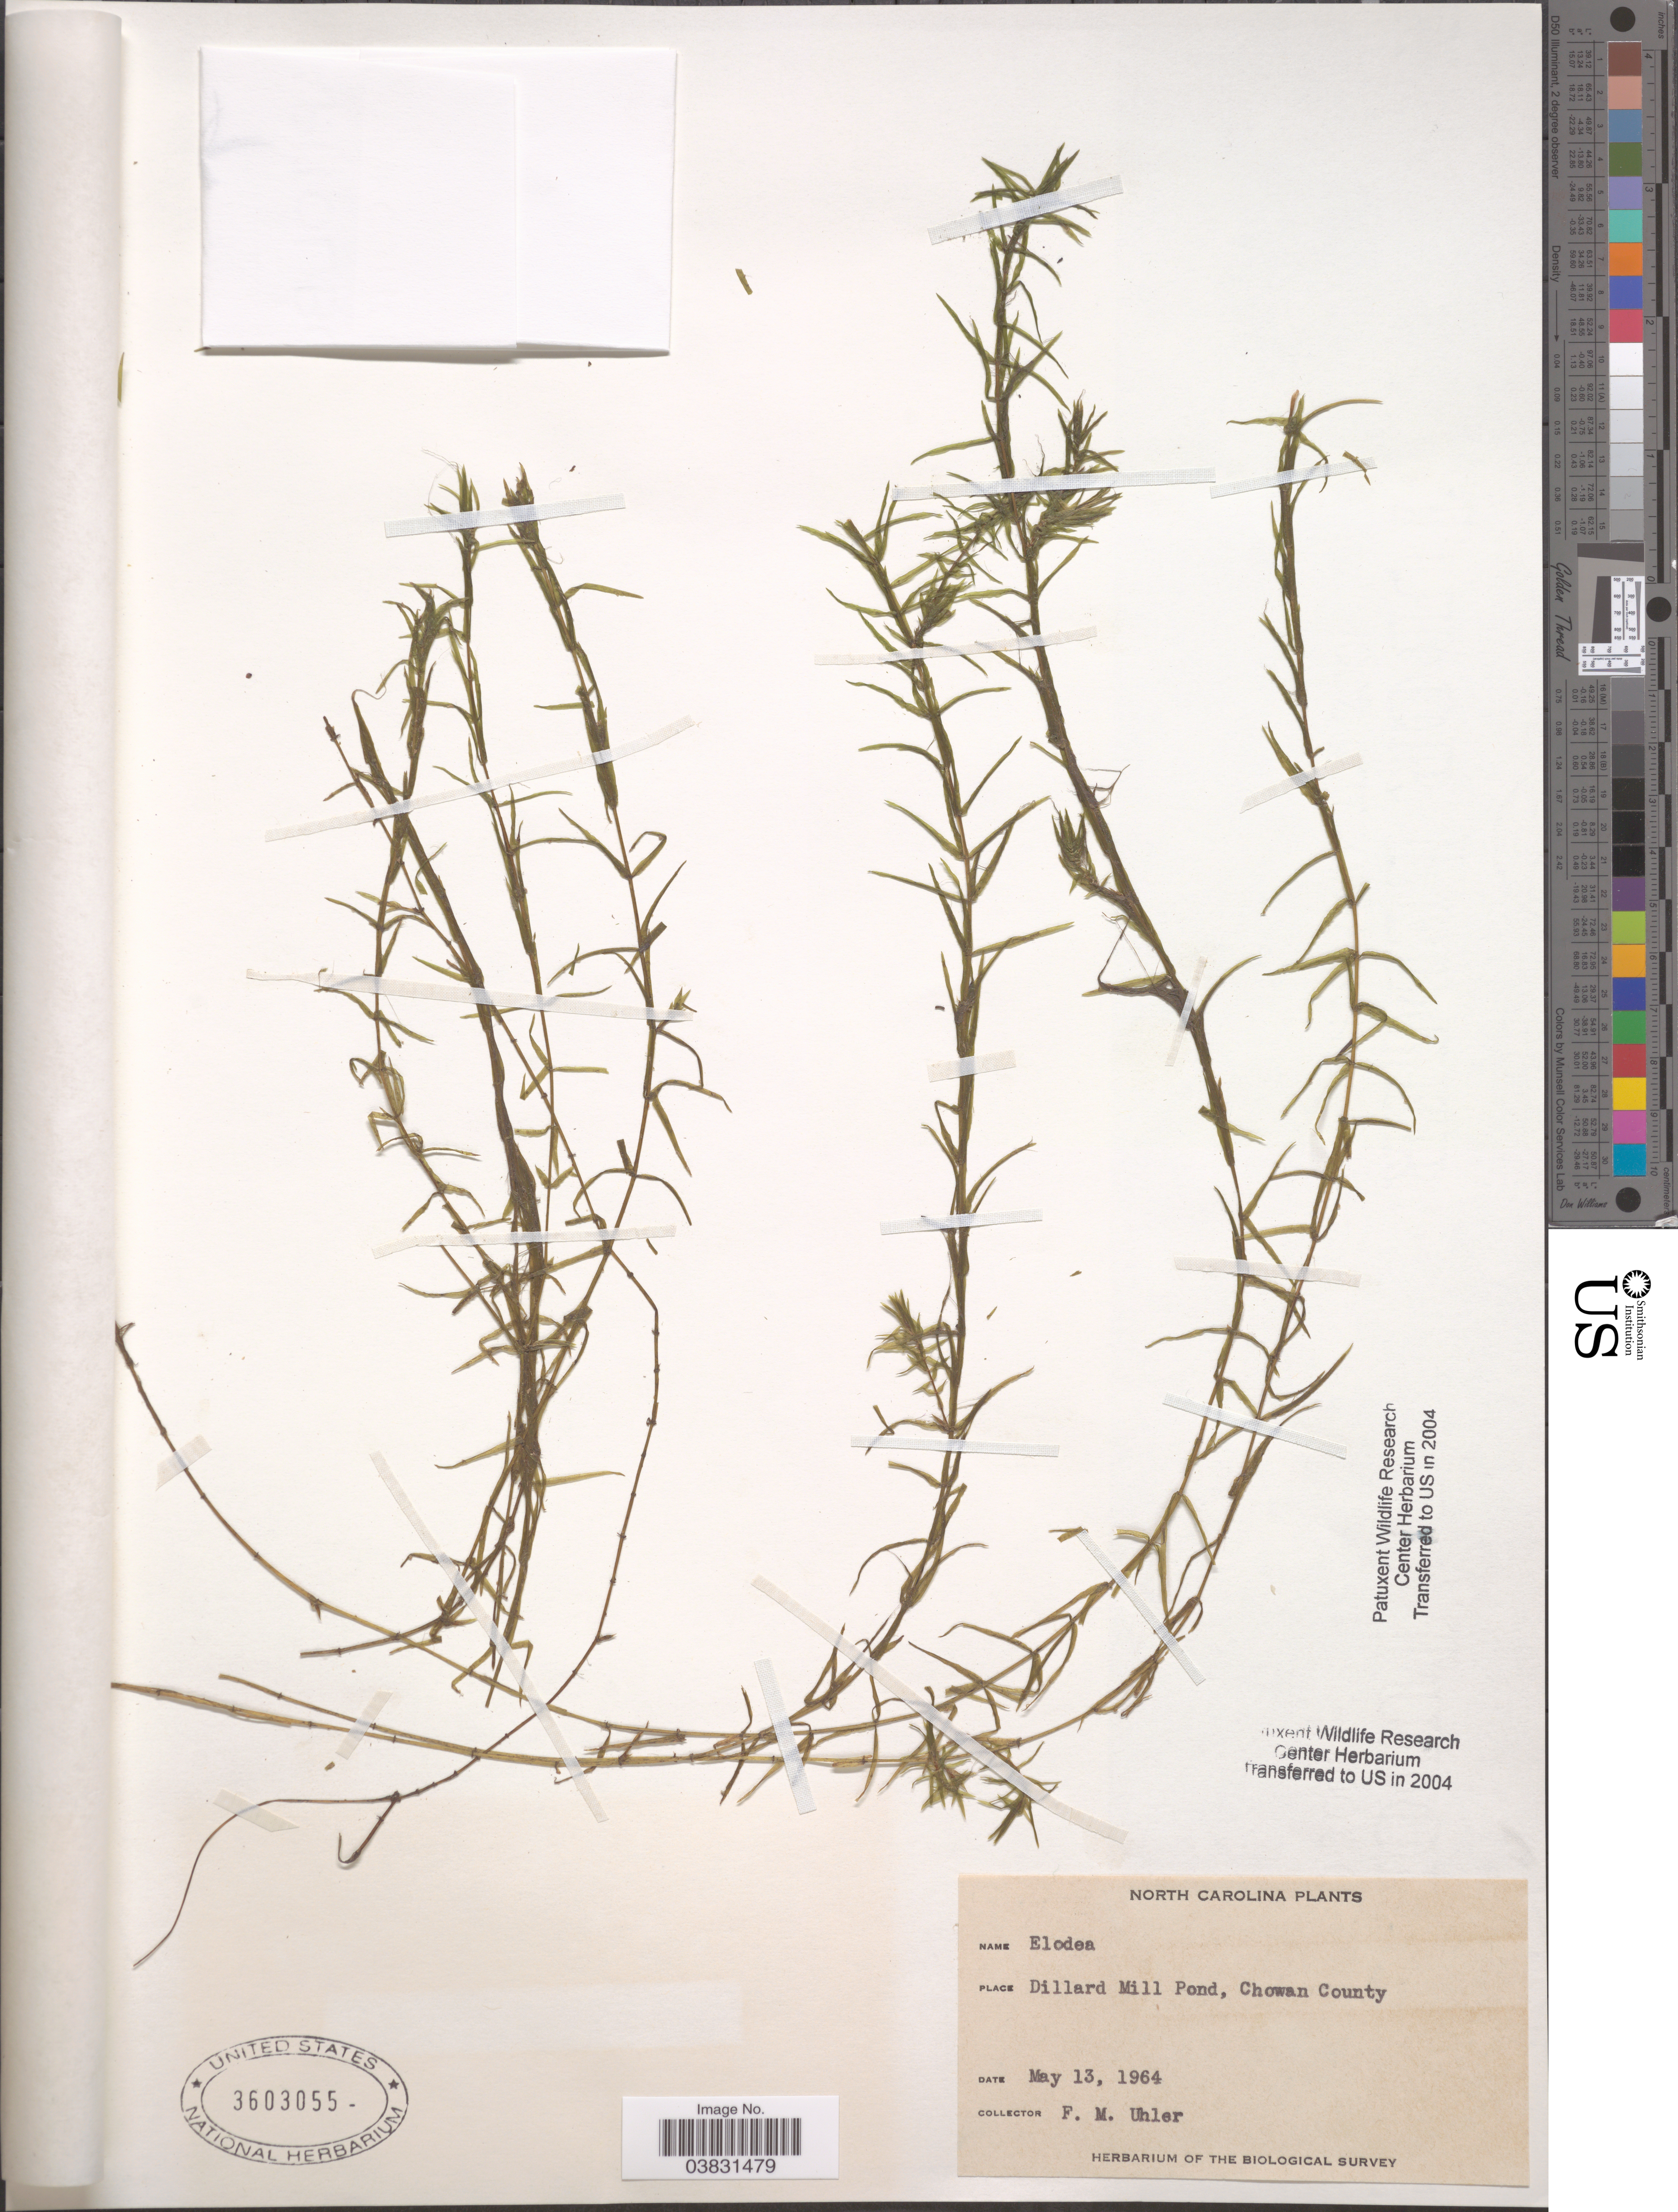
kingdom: Plantae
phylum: Tracheophyta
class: Liliopsida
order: Alismatales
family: Hydrocharitaceae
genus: Elodea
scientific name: Elodea sp.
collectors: F. M. Uhler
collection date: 1964-05-13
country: United States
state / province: North Carolina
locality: Dillard Mill Pond, Chowan County.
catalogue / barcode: US 3603055